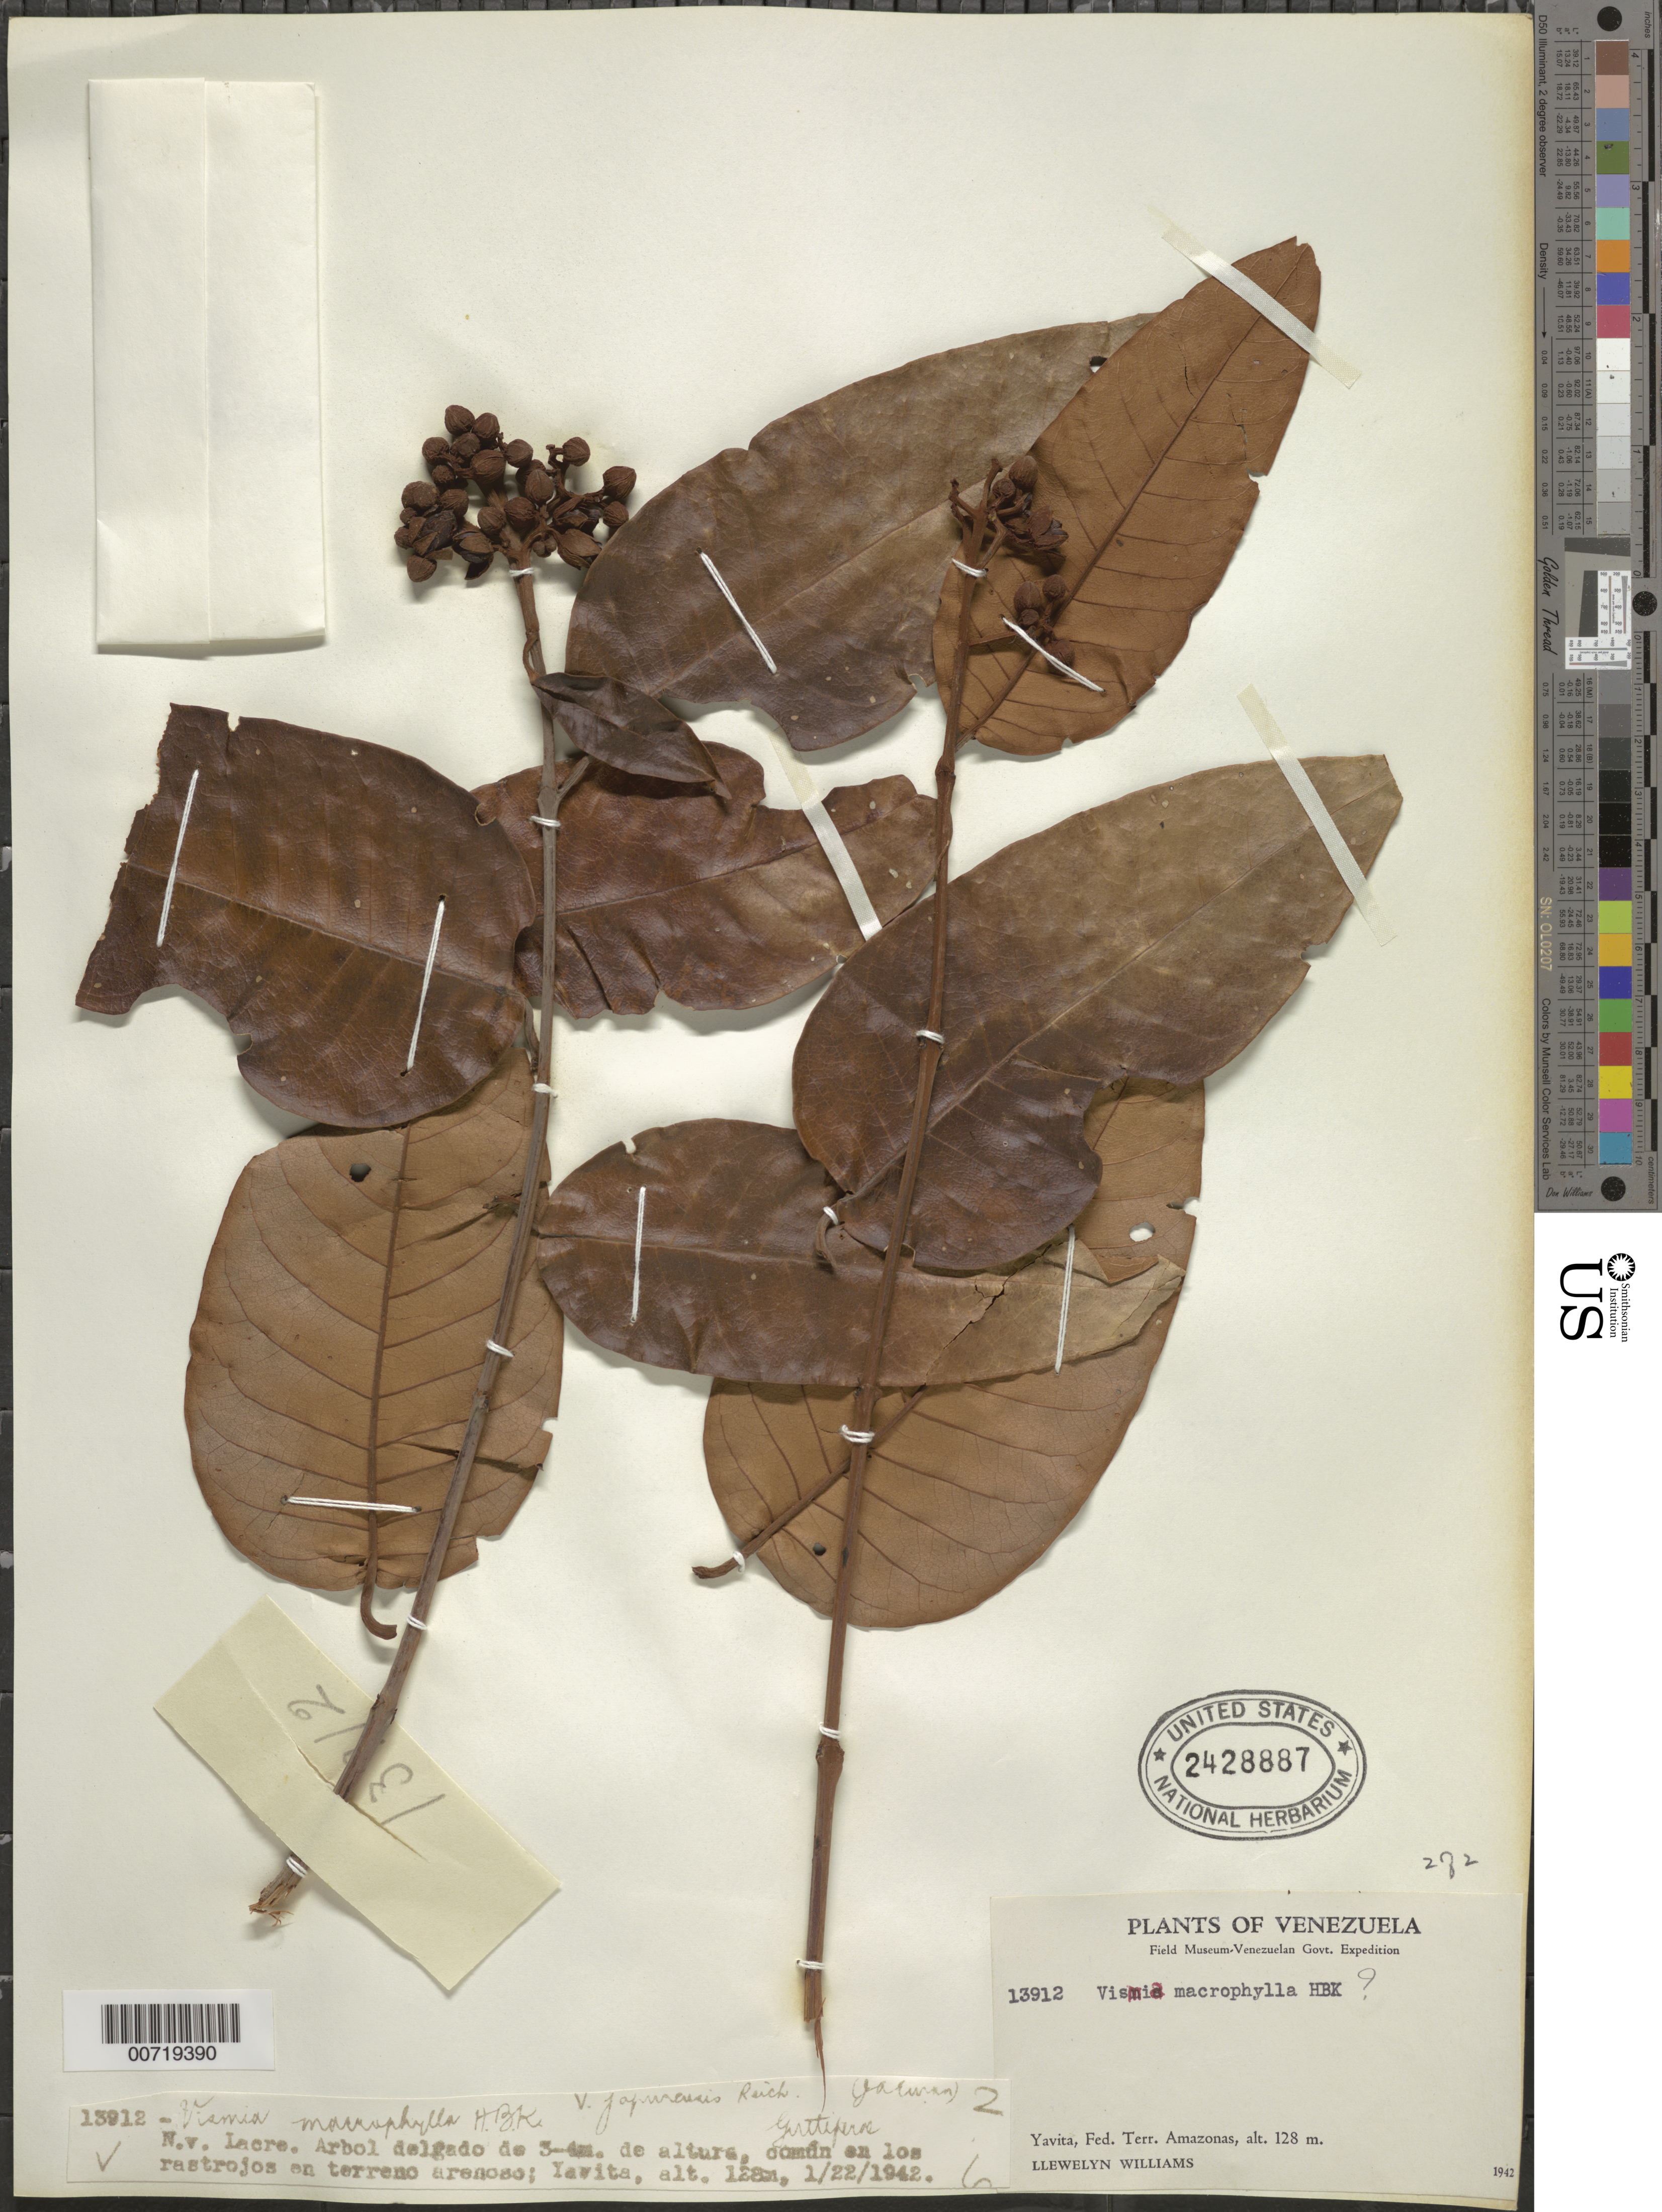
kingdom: Plantae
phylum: Tracheophyta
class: Magnoliopsida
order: Malpighiales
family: Hypericaceae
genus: Vismia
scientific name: Vismia japurensis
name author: Reichardt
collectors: Ll. Williams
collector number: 13912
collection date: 1942-01-22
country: Venezuela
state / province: Amazonas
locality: Yavita, Fed Terr. Amazonas.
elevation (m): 128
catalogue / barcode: US 2428887